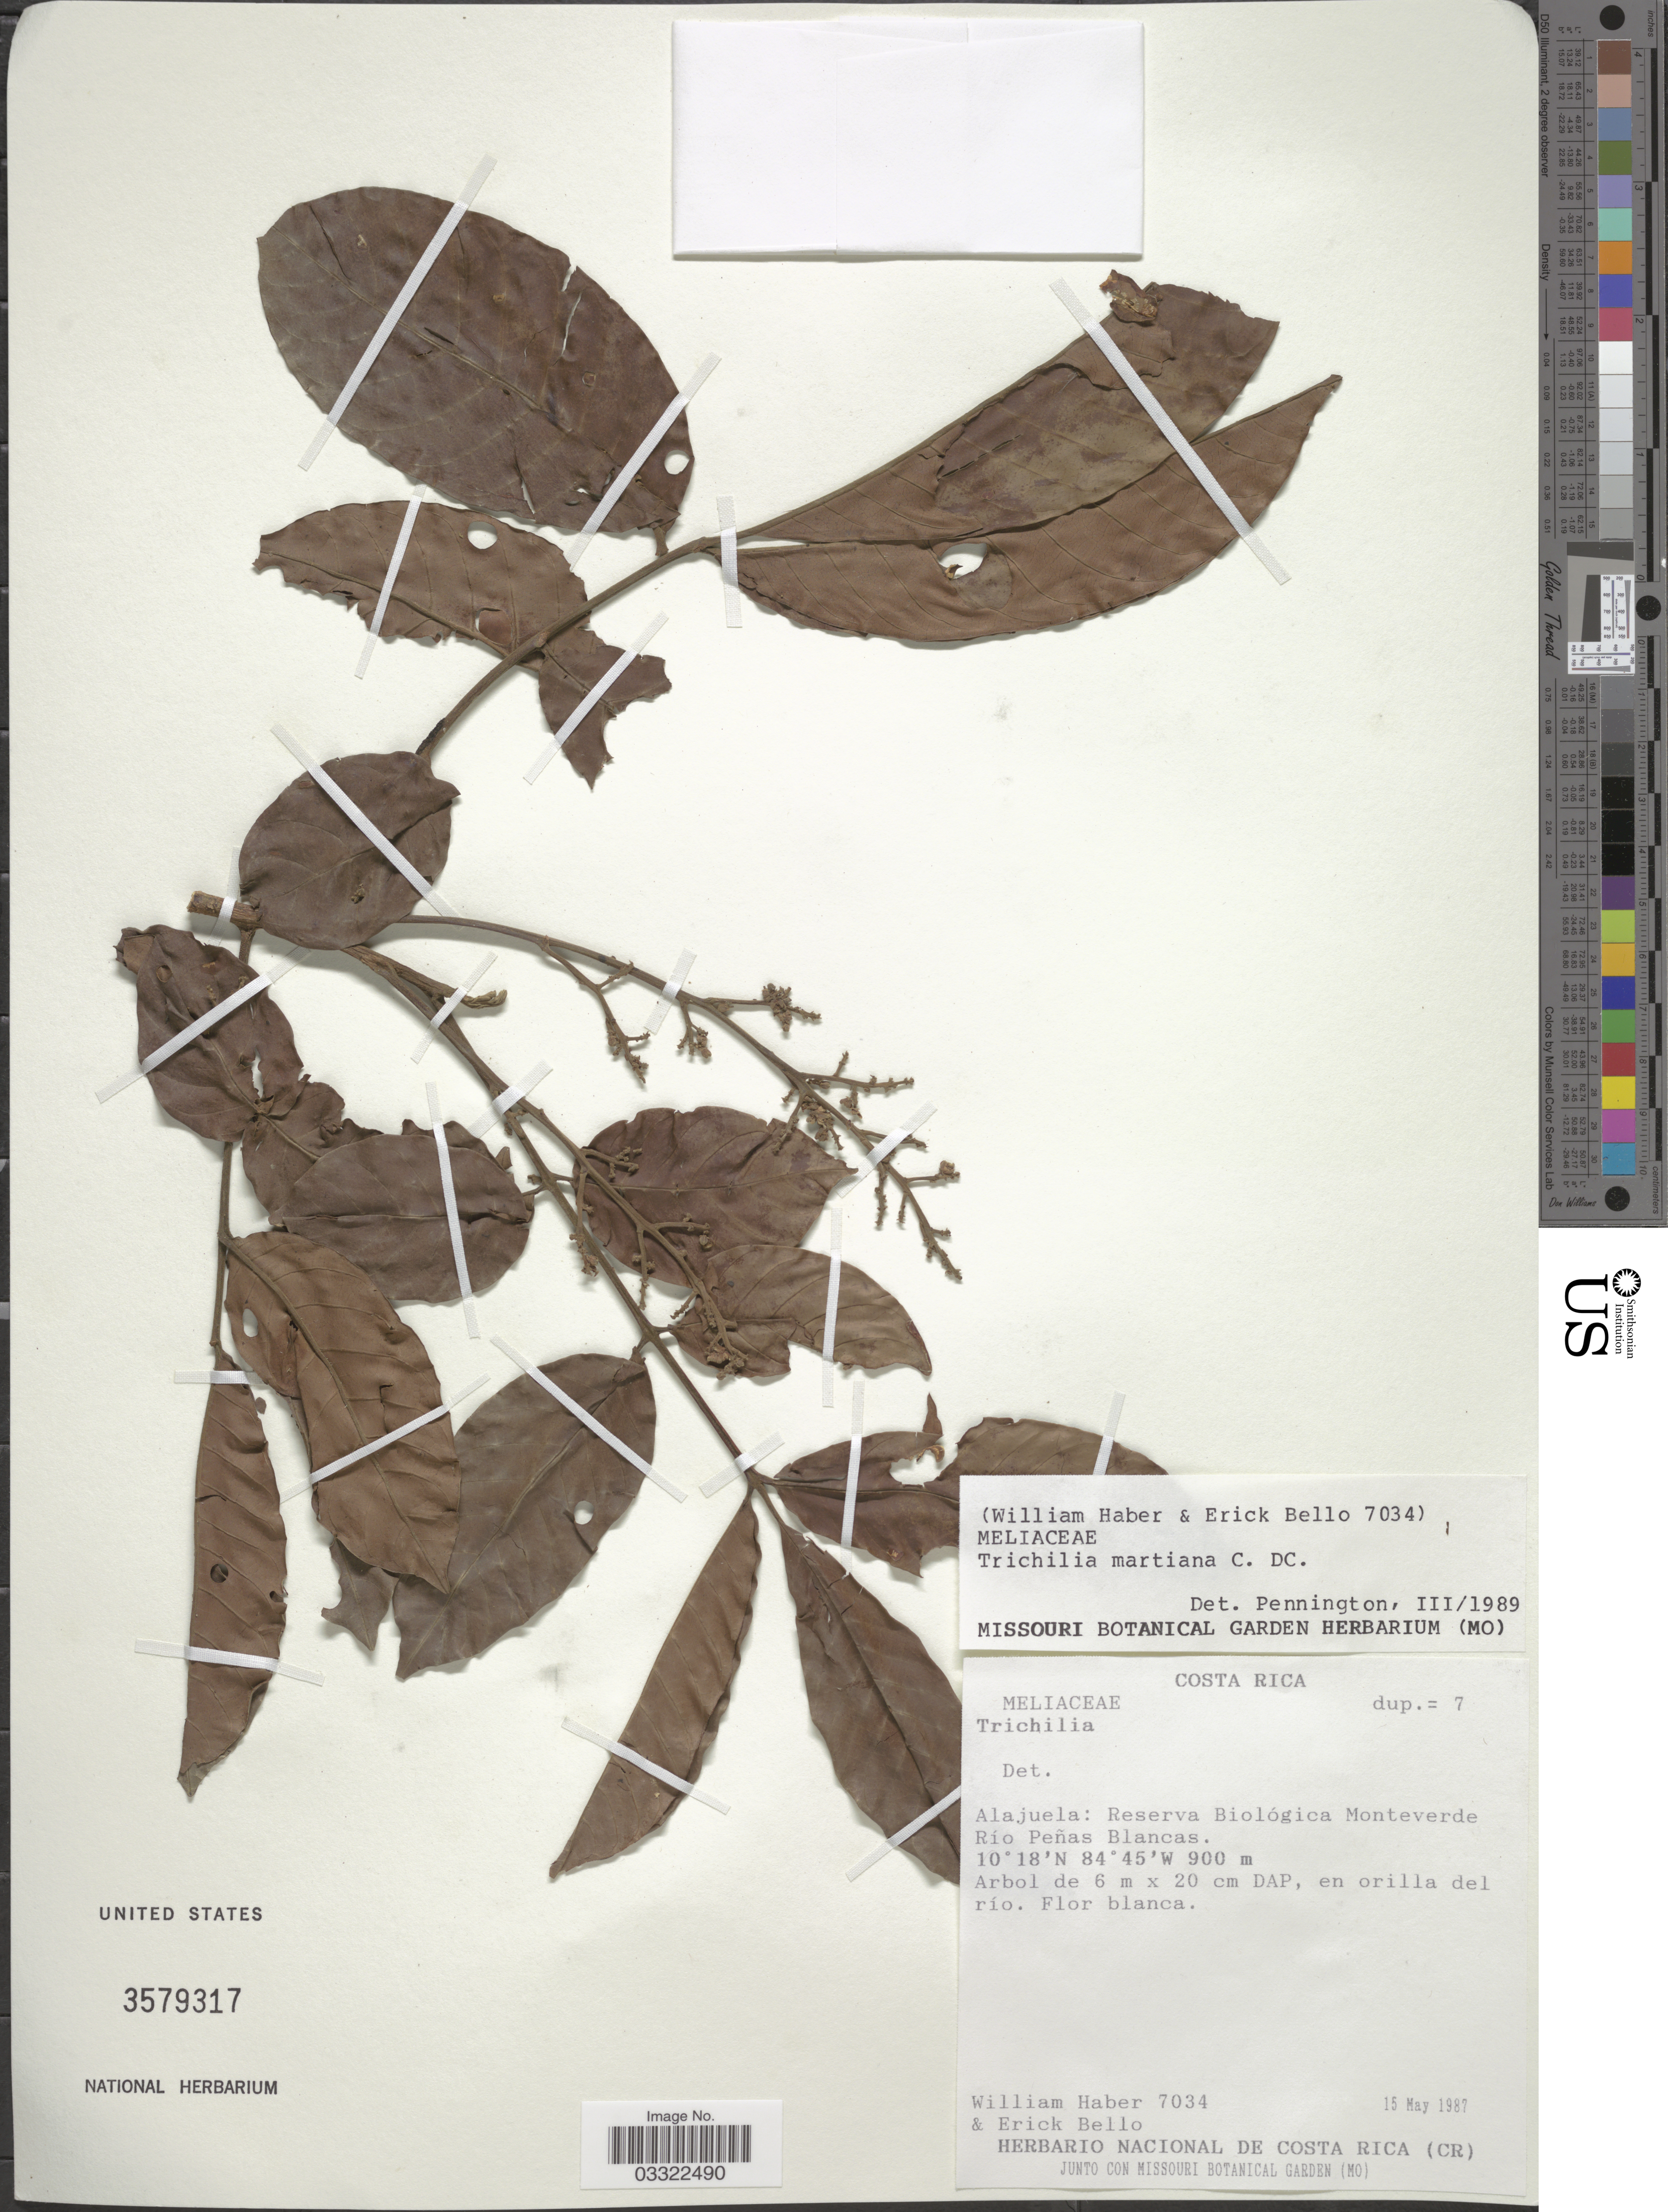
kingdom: Plantae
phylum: Tracheophyta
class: Magnoliopsida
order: Sapindales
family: Meliaceae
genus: Trichilia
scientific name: Trichilia martiana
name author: C. DC.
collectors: W. Haber & E. Bello C.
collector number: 7034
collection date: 1987-05-15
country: Costa Rica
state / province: Alajuela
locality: Reserva Biológica Monteverde Río Peñas Blancas.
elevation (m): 900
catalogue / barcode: US 3579317